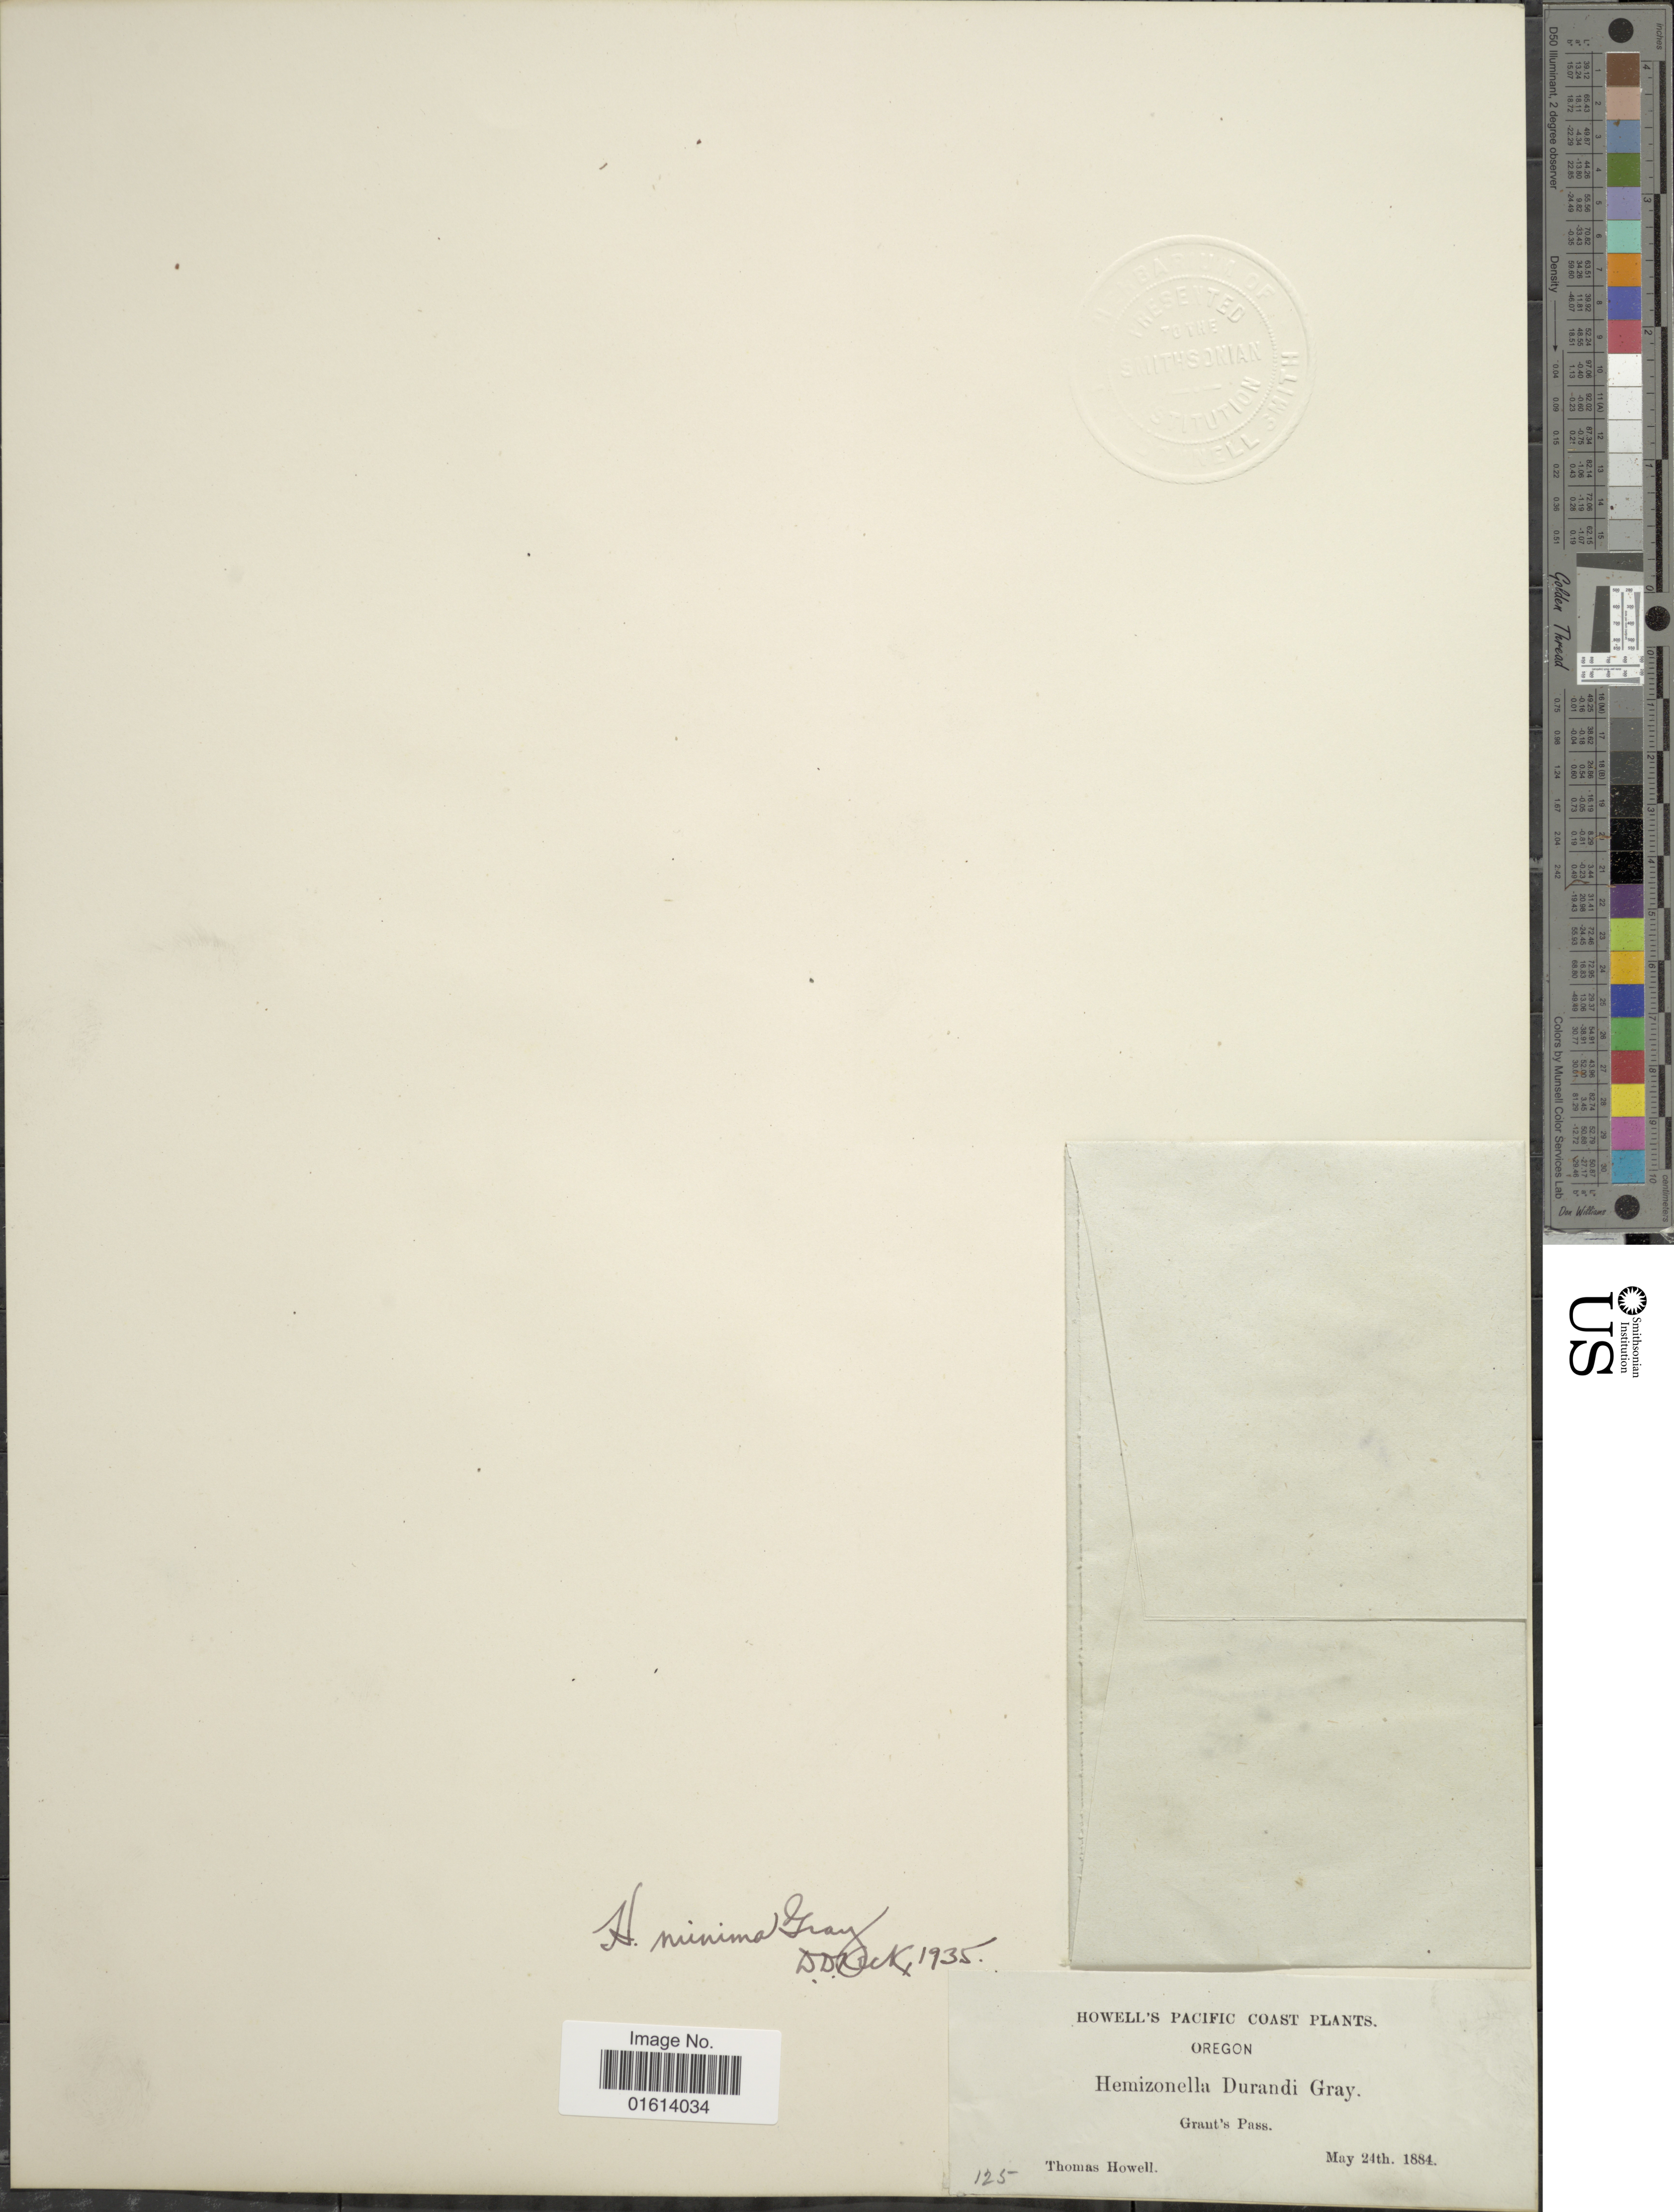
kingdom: Plantae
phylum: Tracheophyta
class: Magnoliopsida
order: Asterales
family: Asteraceae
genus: Hemizonella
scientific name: Hemizonella minima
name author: (A. Gray) A. Gray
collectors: T. Howell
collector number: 125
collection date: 1884-05-24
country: United States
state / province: Oregon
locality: Pacific Coast, Grant's Pass